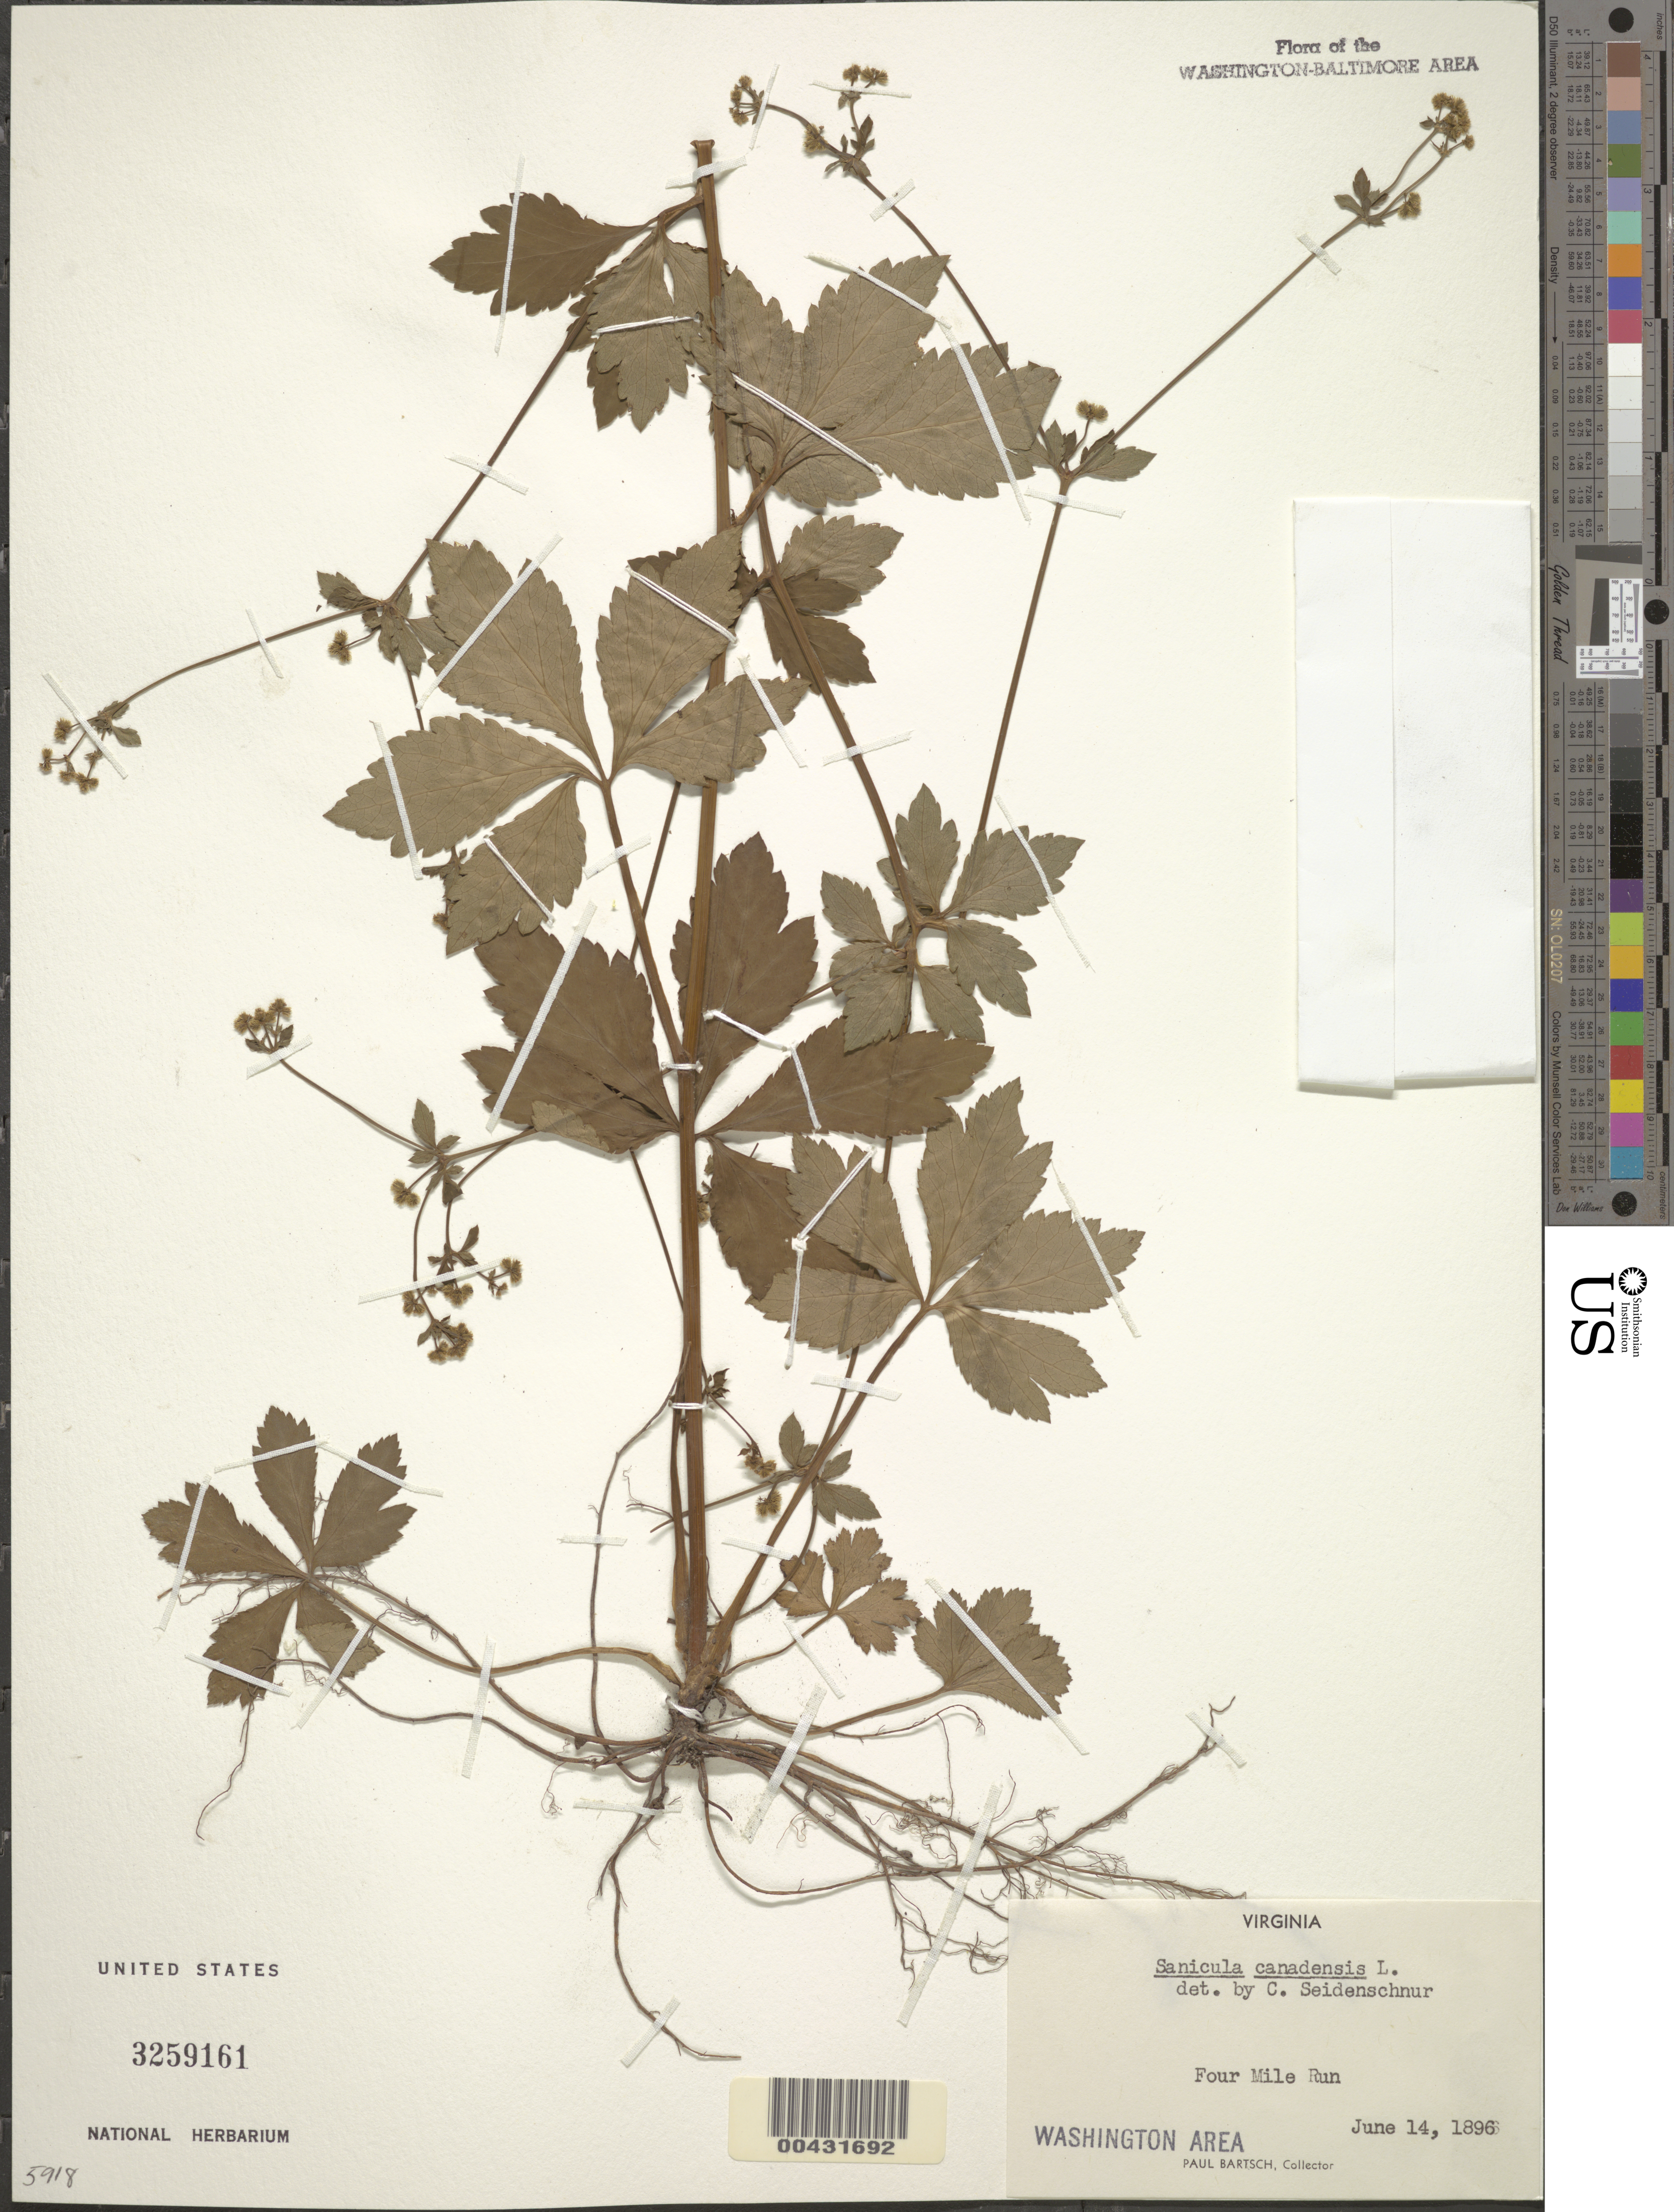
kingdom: Plantae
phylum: Tracheophyta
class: Magnoliopsida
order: Apiales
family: Apiaceae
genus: Sanicula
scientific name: Sanicula canadensis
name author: L.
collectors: P. Bartsch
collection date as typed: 14 Jun 1896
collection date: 1896-06-14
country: United States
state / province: Virginia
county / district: Arlington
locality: Four Mile Run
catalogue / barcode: US 3259161